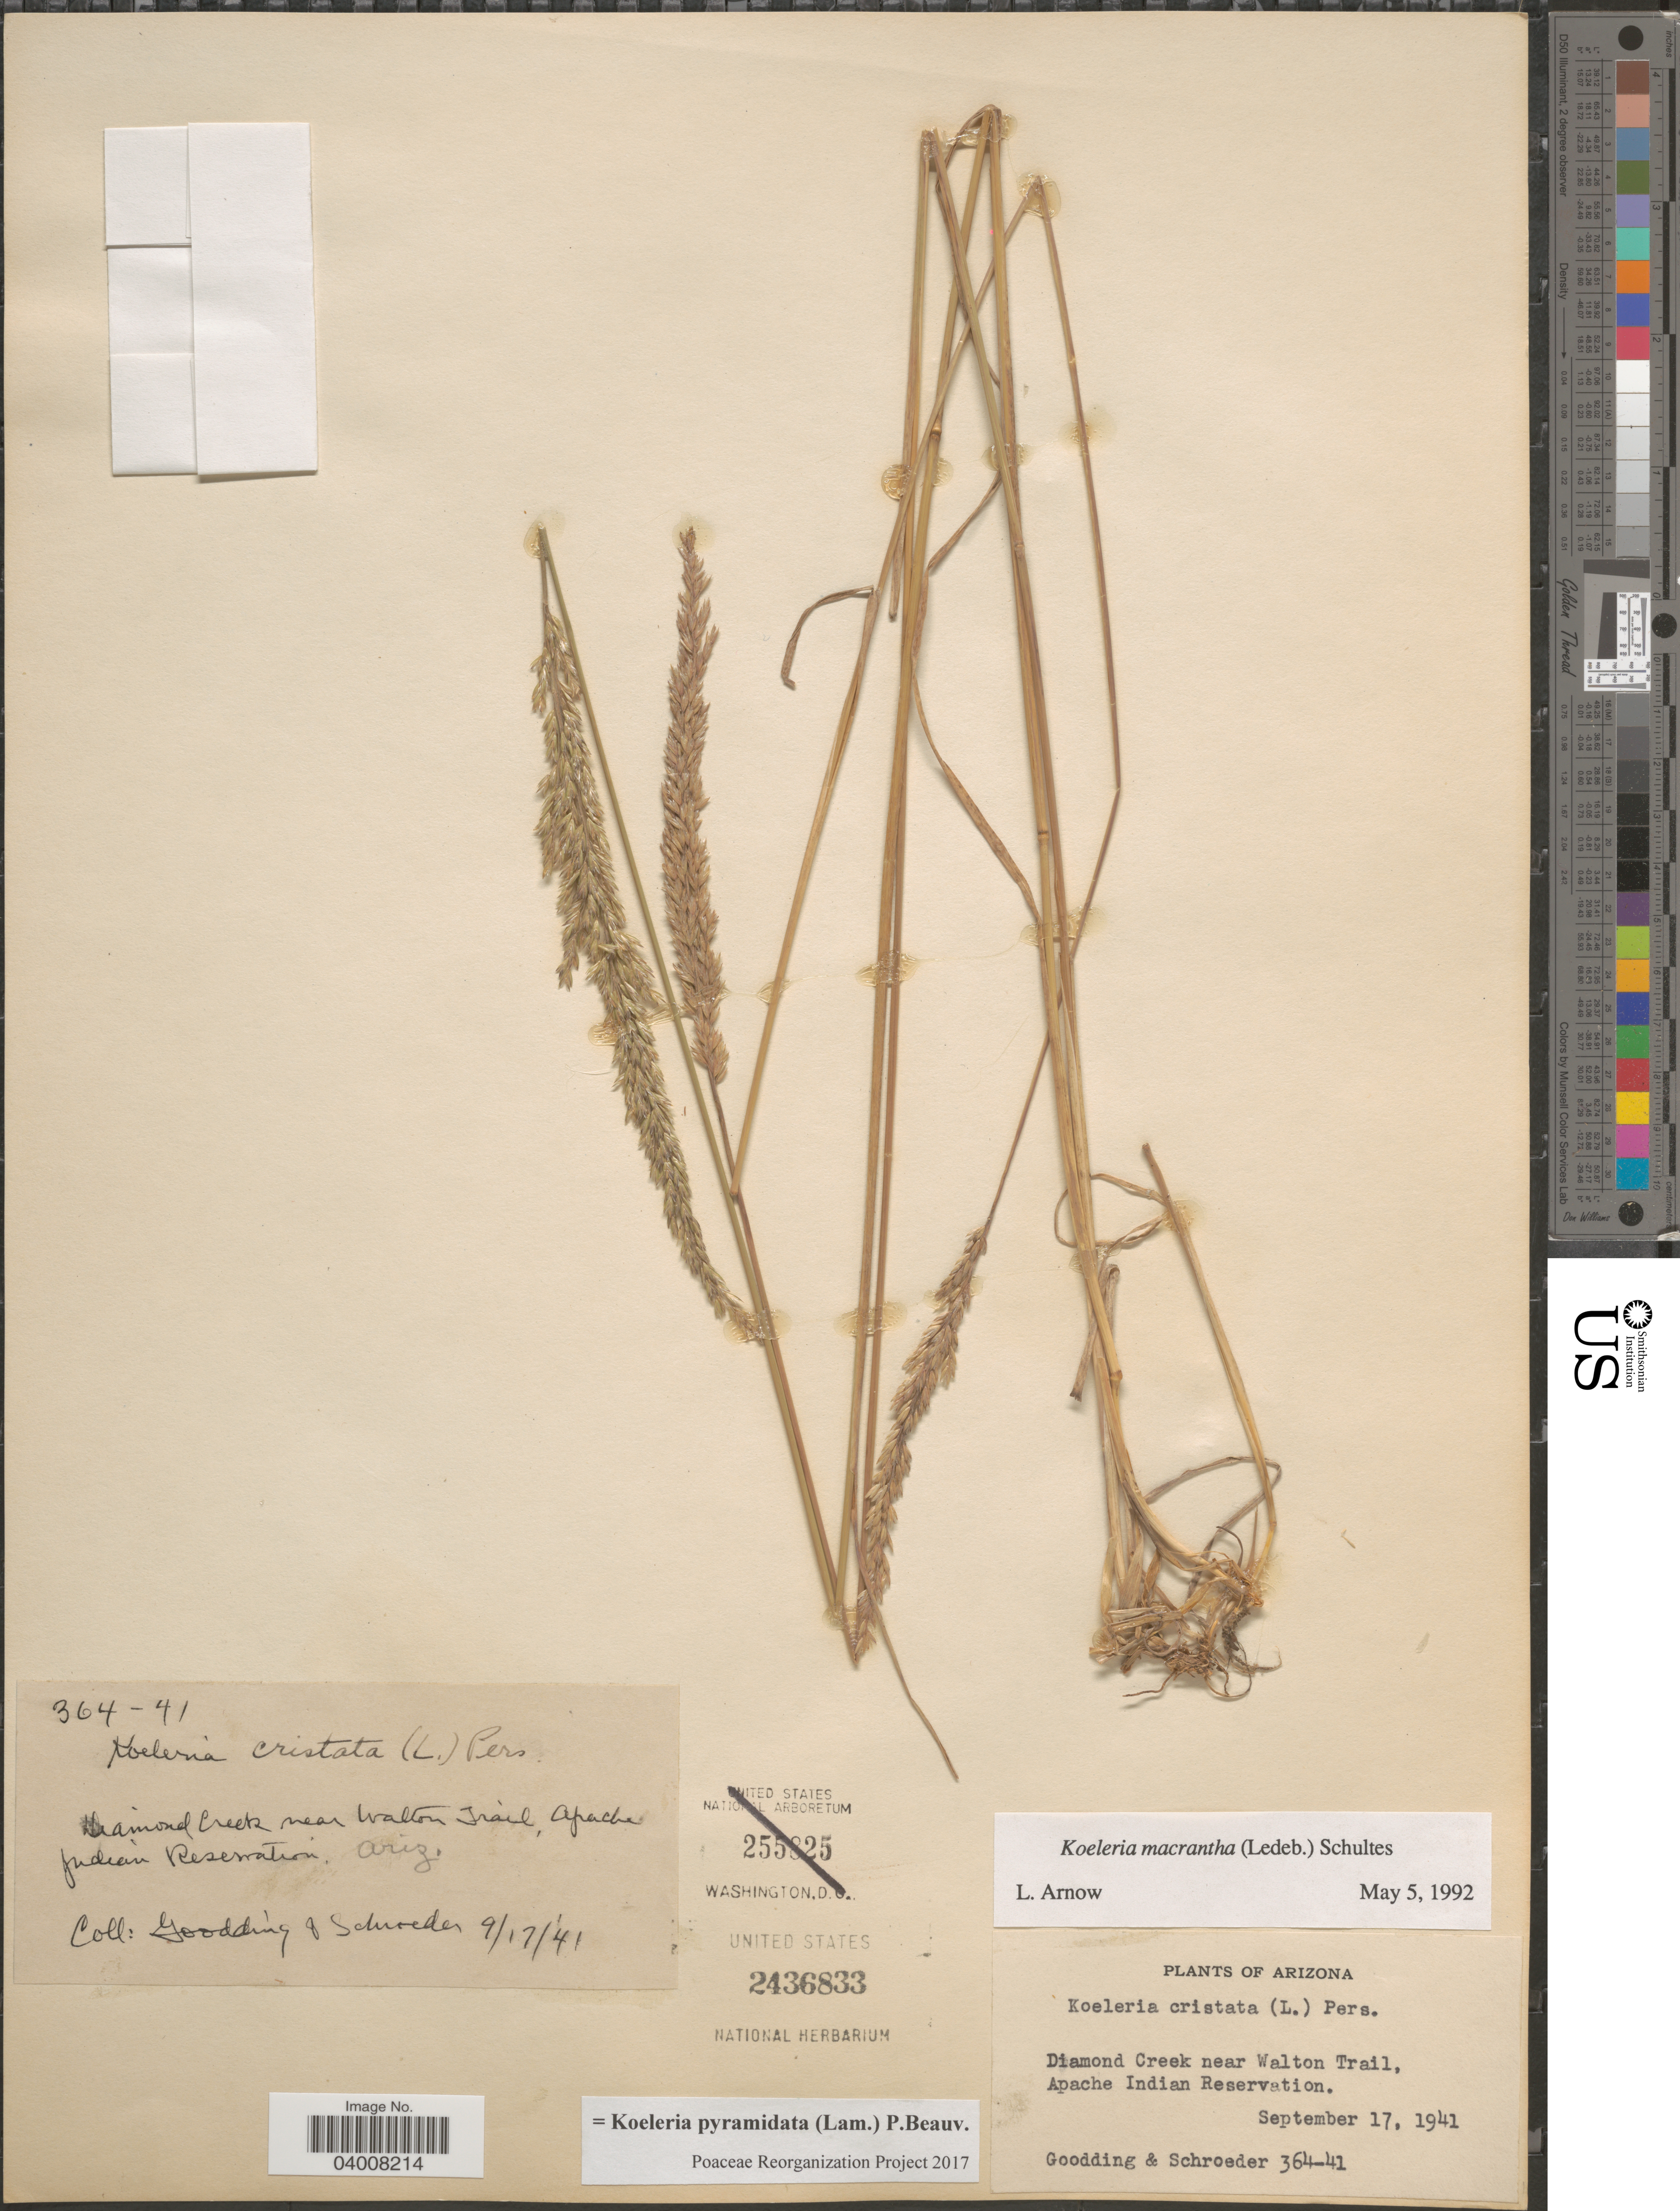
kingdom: Plantae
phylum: Tracheophyta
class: Liliopsida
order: Poales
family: Poaceae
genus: Koeleria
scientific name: Koeleria pyramidata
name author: (Lam.) P. Beauv.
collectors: Goodding & Schroeder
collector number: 364-41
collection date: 1941-09-17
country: United States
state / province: Arizona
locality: Diamond Creek near Walton Trail, Apache Indian Reservation.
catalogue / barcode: US 2436833